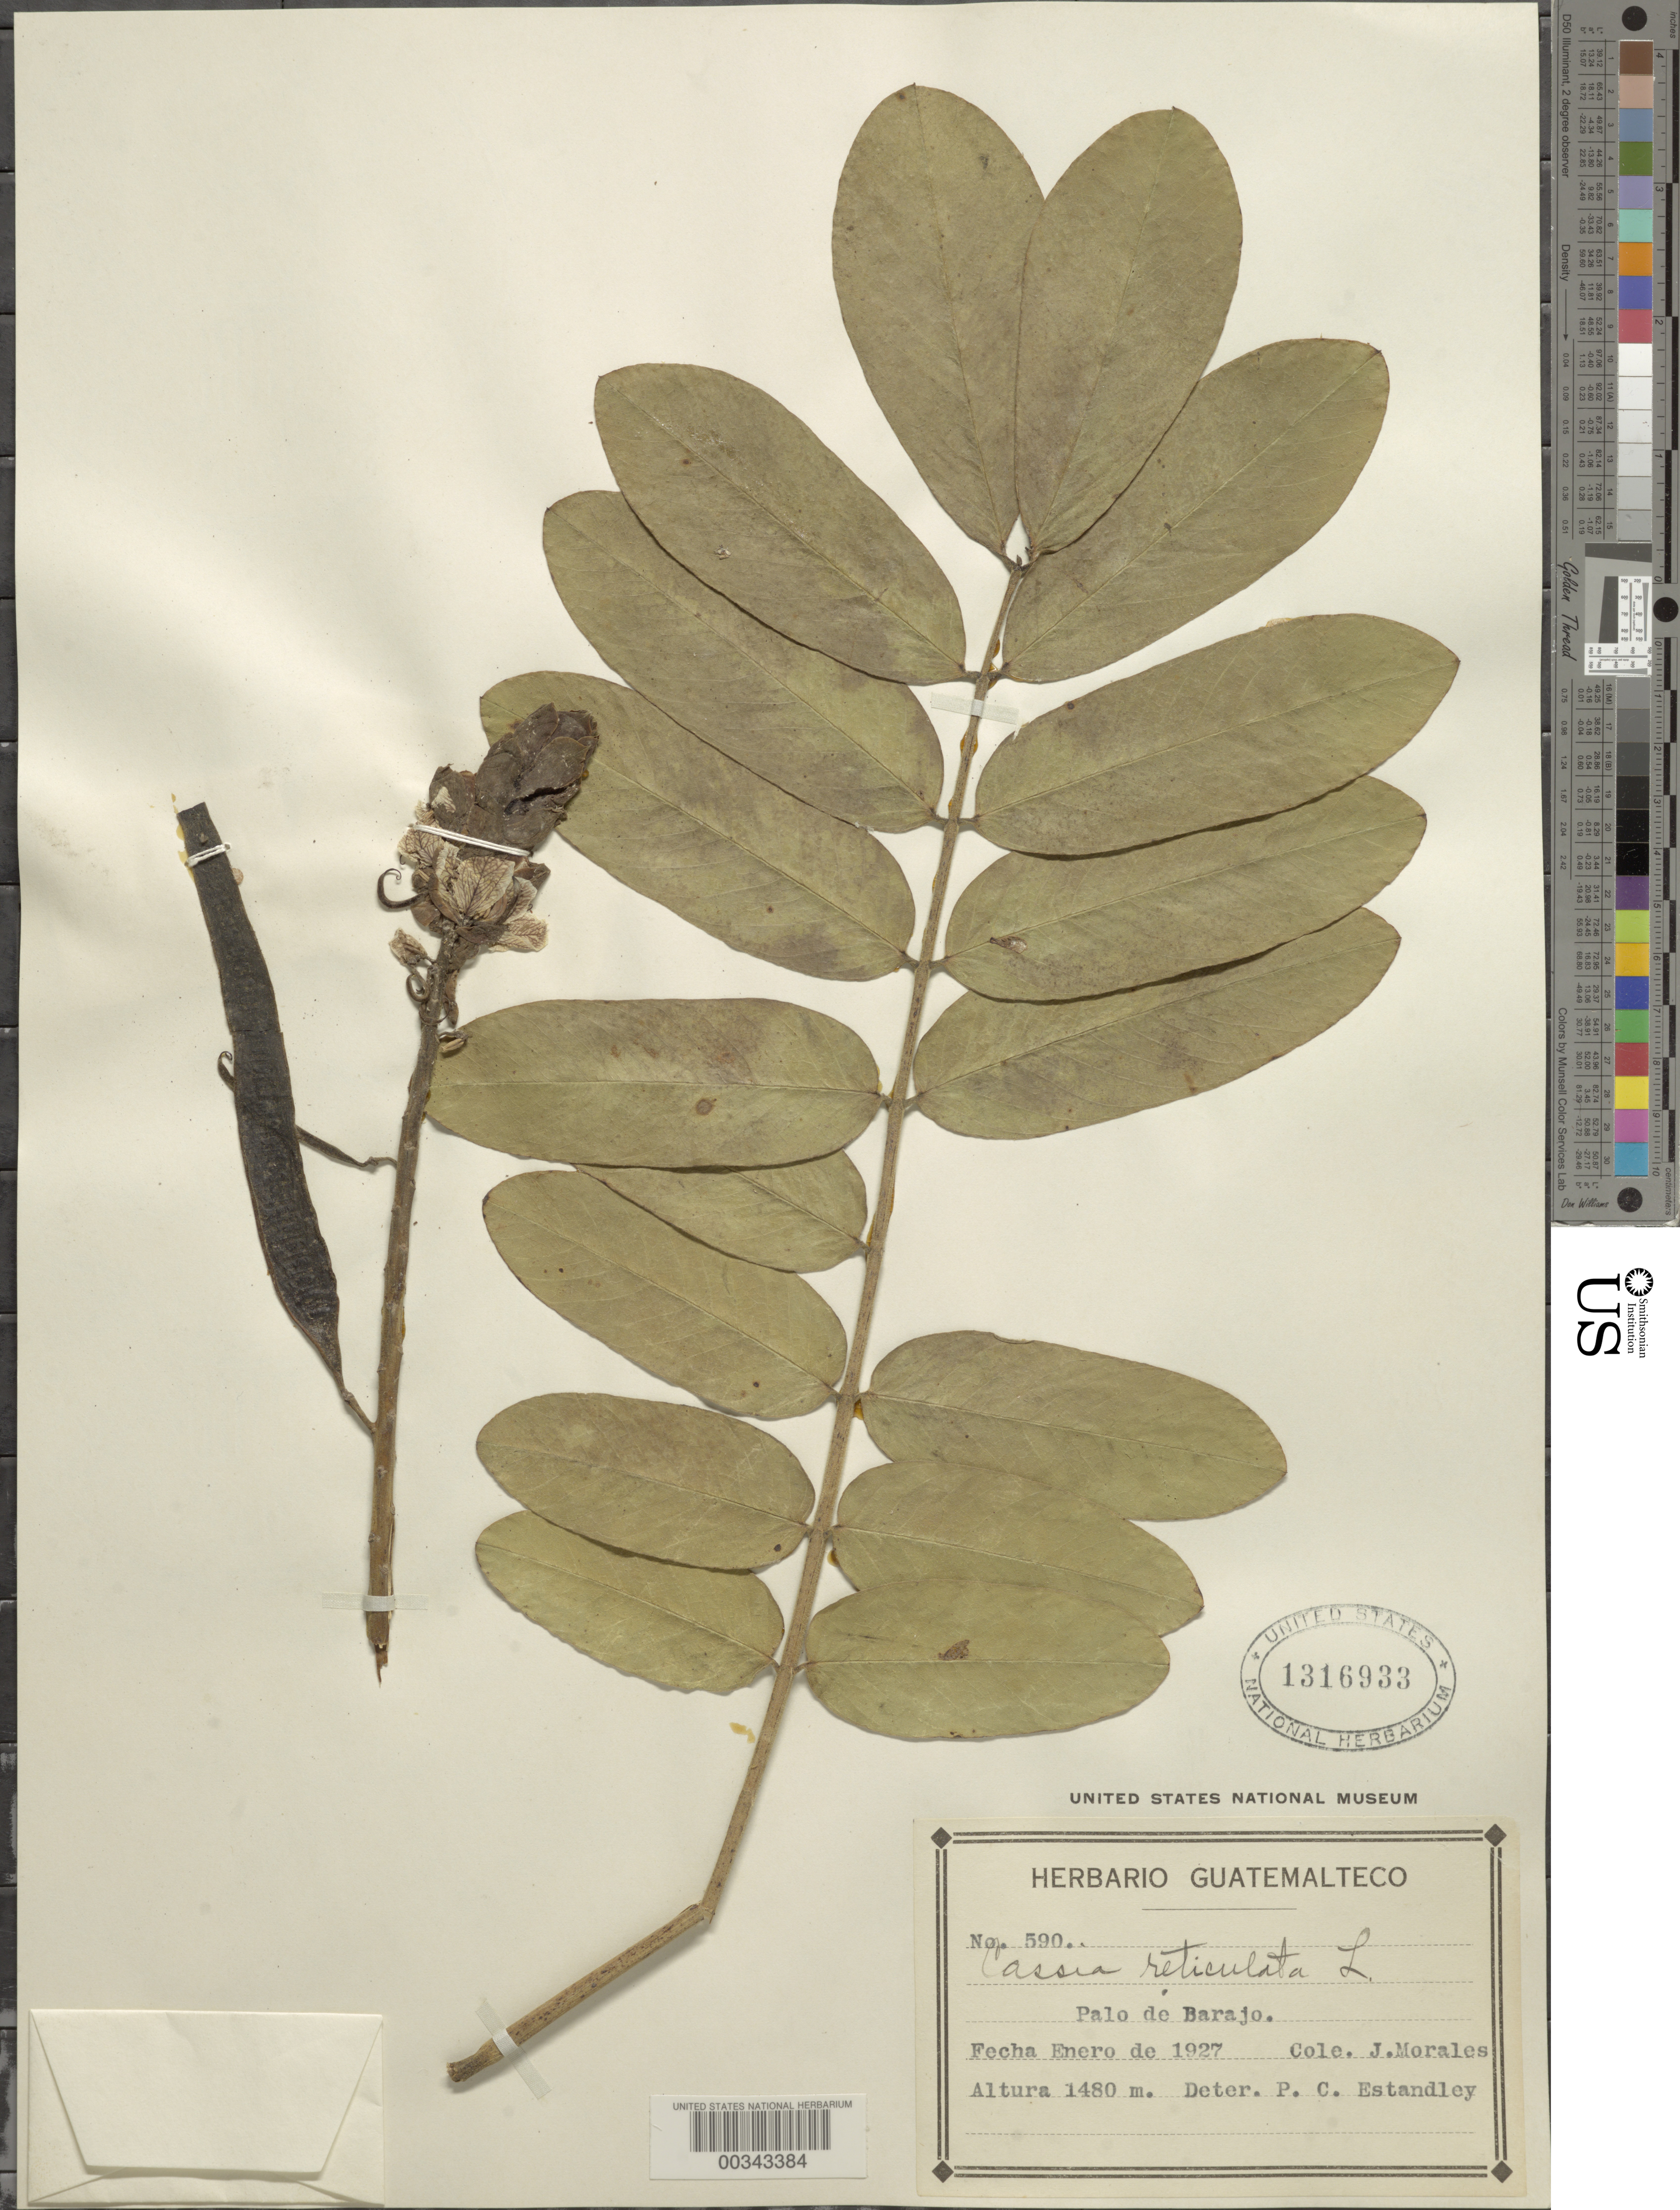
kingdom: Plantae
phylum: Tracheophyta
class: Magnoliopsida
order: Fabales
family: Fabaceae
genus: Senna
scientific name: Senna reticulata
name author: (Willd.) H.S. Irwin & Barneby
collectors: J. Morales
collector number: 590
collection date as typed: Jan 1927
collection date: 1927-01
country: Guatemala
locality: Palo de barajo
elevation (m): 1480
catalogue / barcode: US 1316933